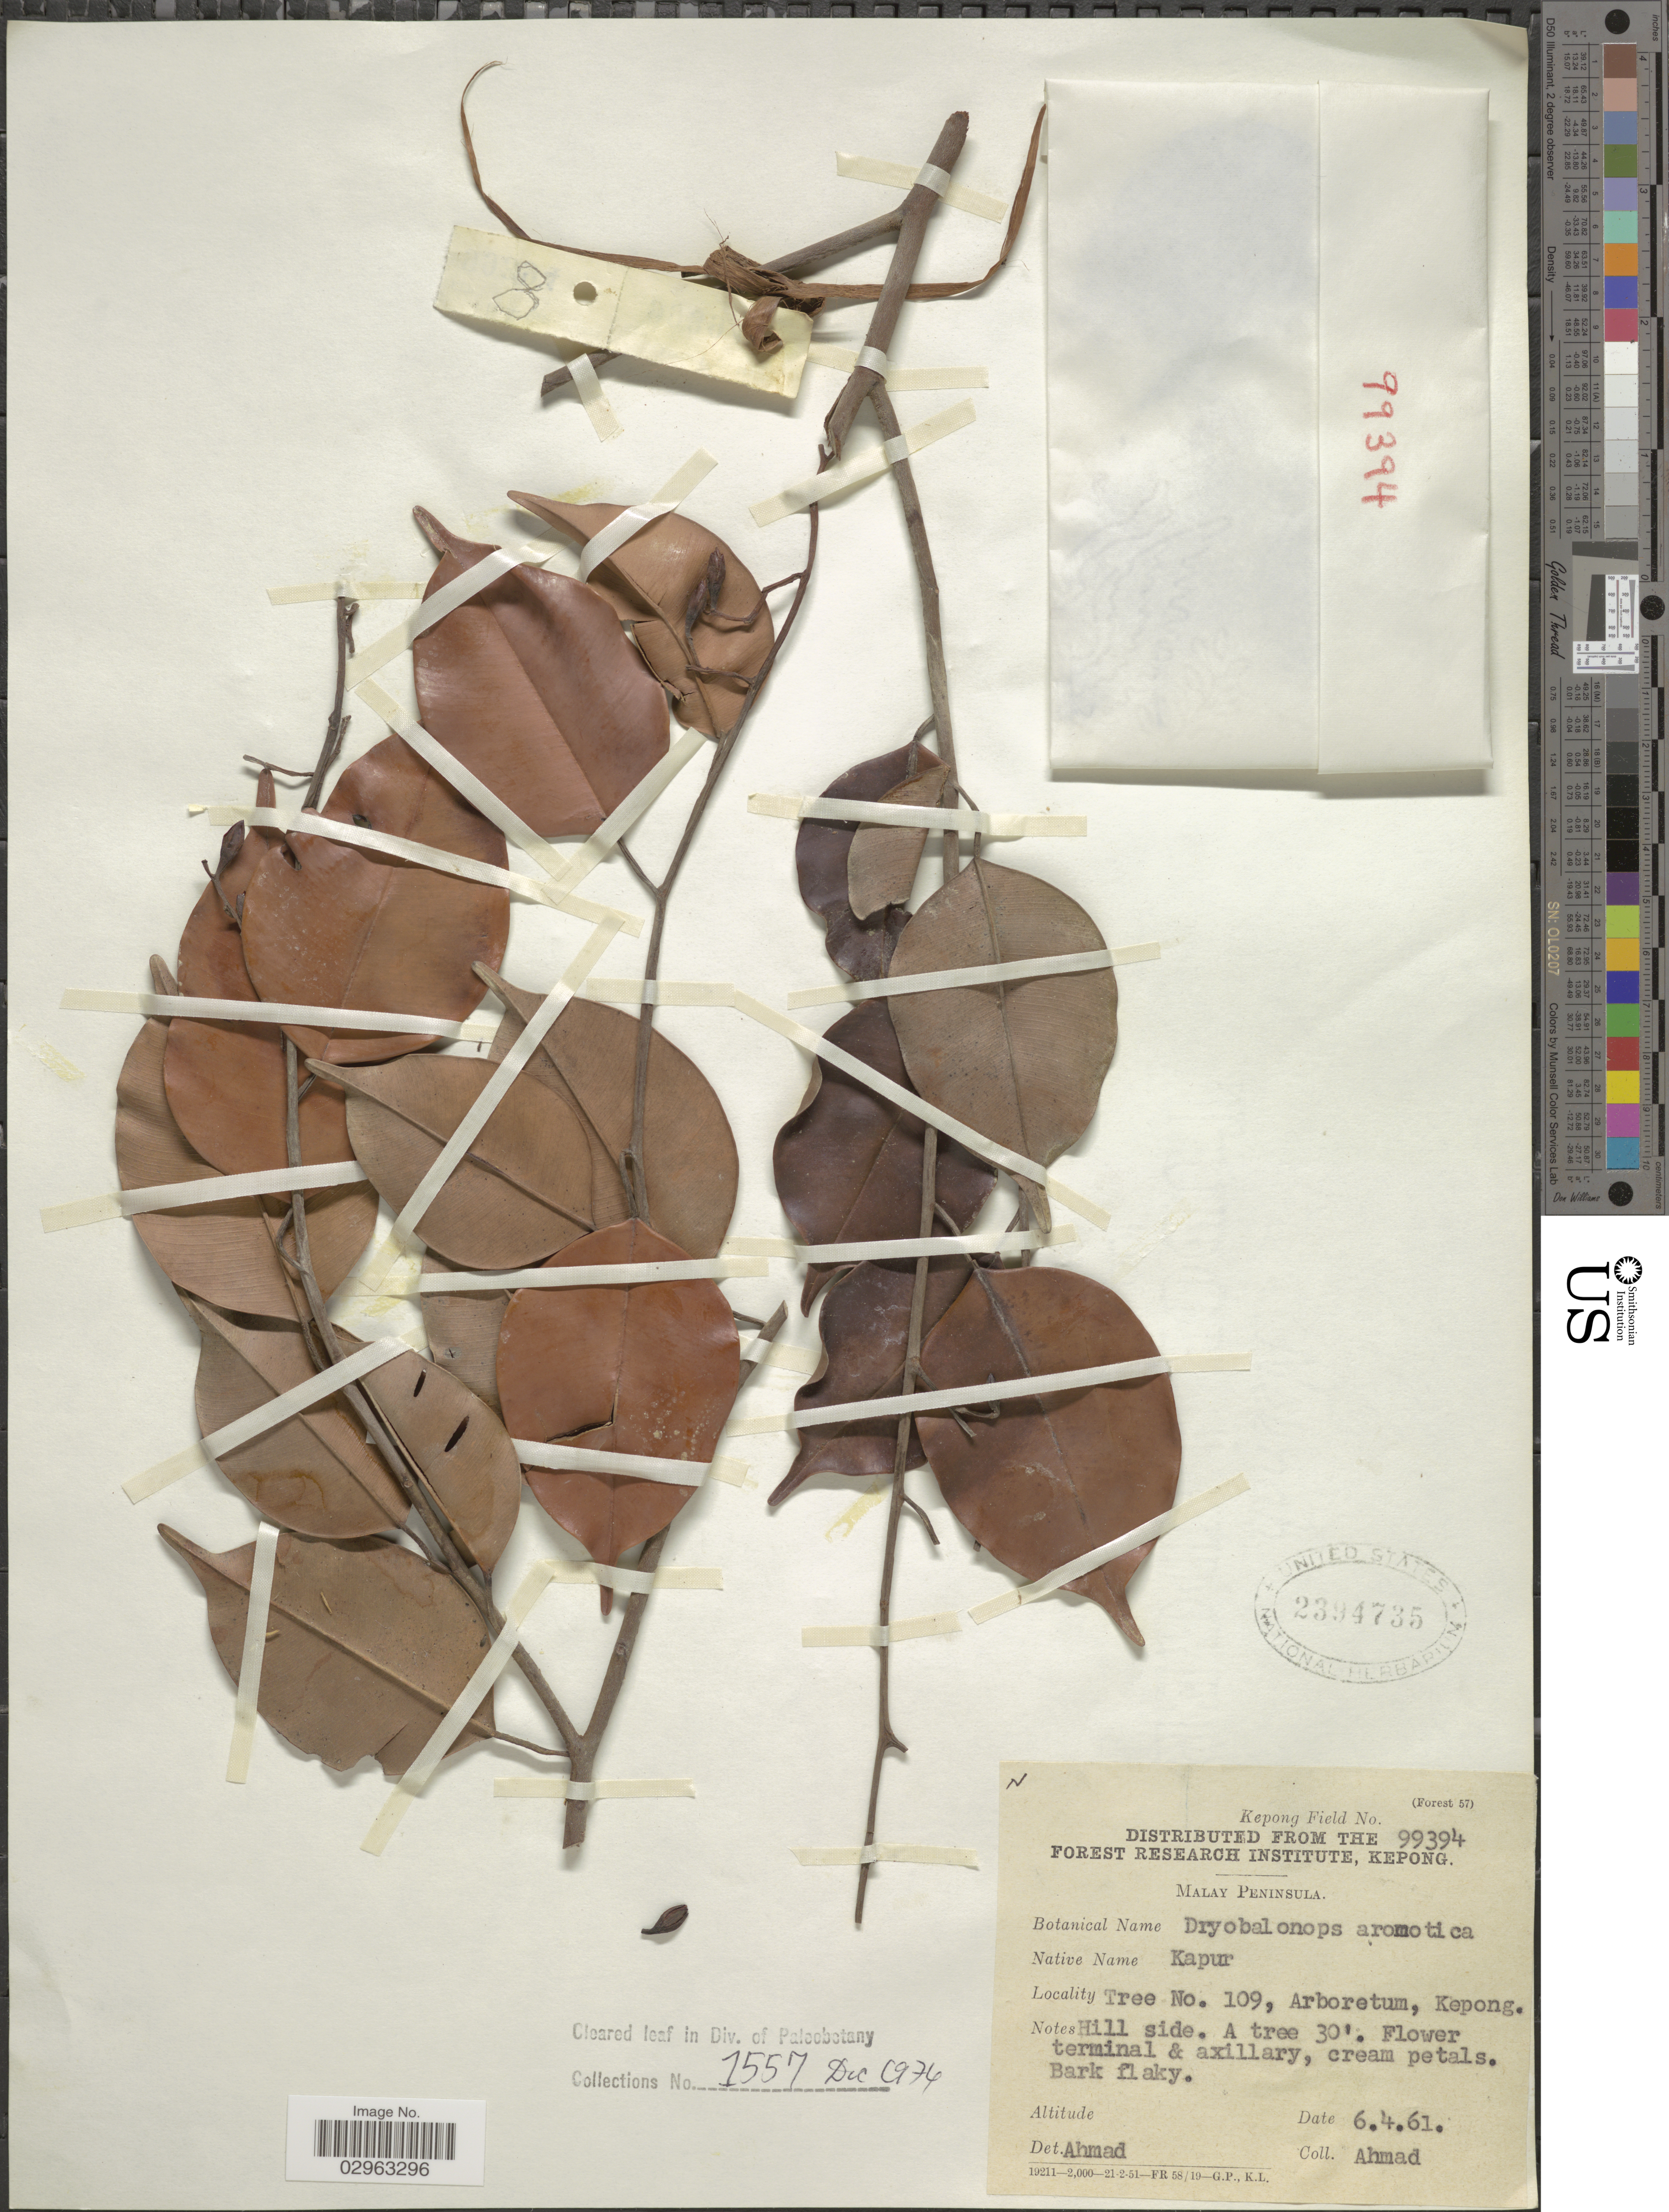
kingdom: Plantae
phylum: Tracheophyta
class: Magnoliopsida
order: Malvales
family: Dipterocarpaceae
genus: Dryobalanops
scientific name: Dryobalanops aromatica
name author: C.F. Gaertn.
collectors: -. Ahmad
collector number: Kepong Field 99394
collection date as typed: Transcribed d/m/y: 6/4/61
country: Malaysia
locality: Malay Peninsula, Tree No. 109, Arboretum, Kepong.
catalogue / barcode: US 2394735